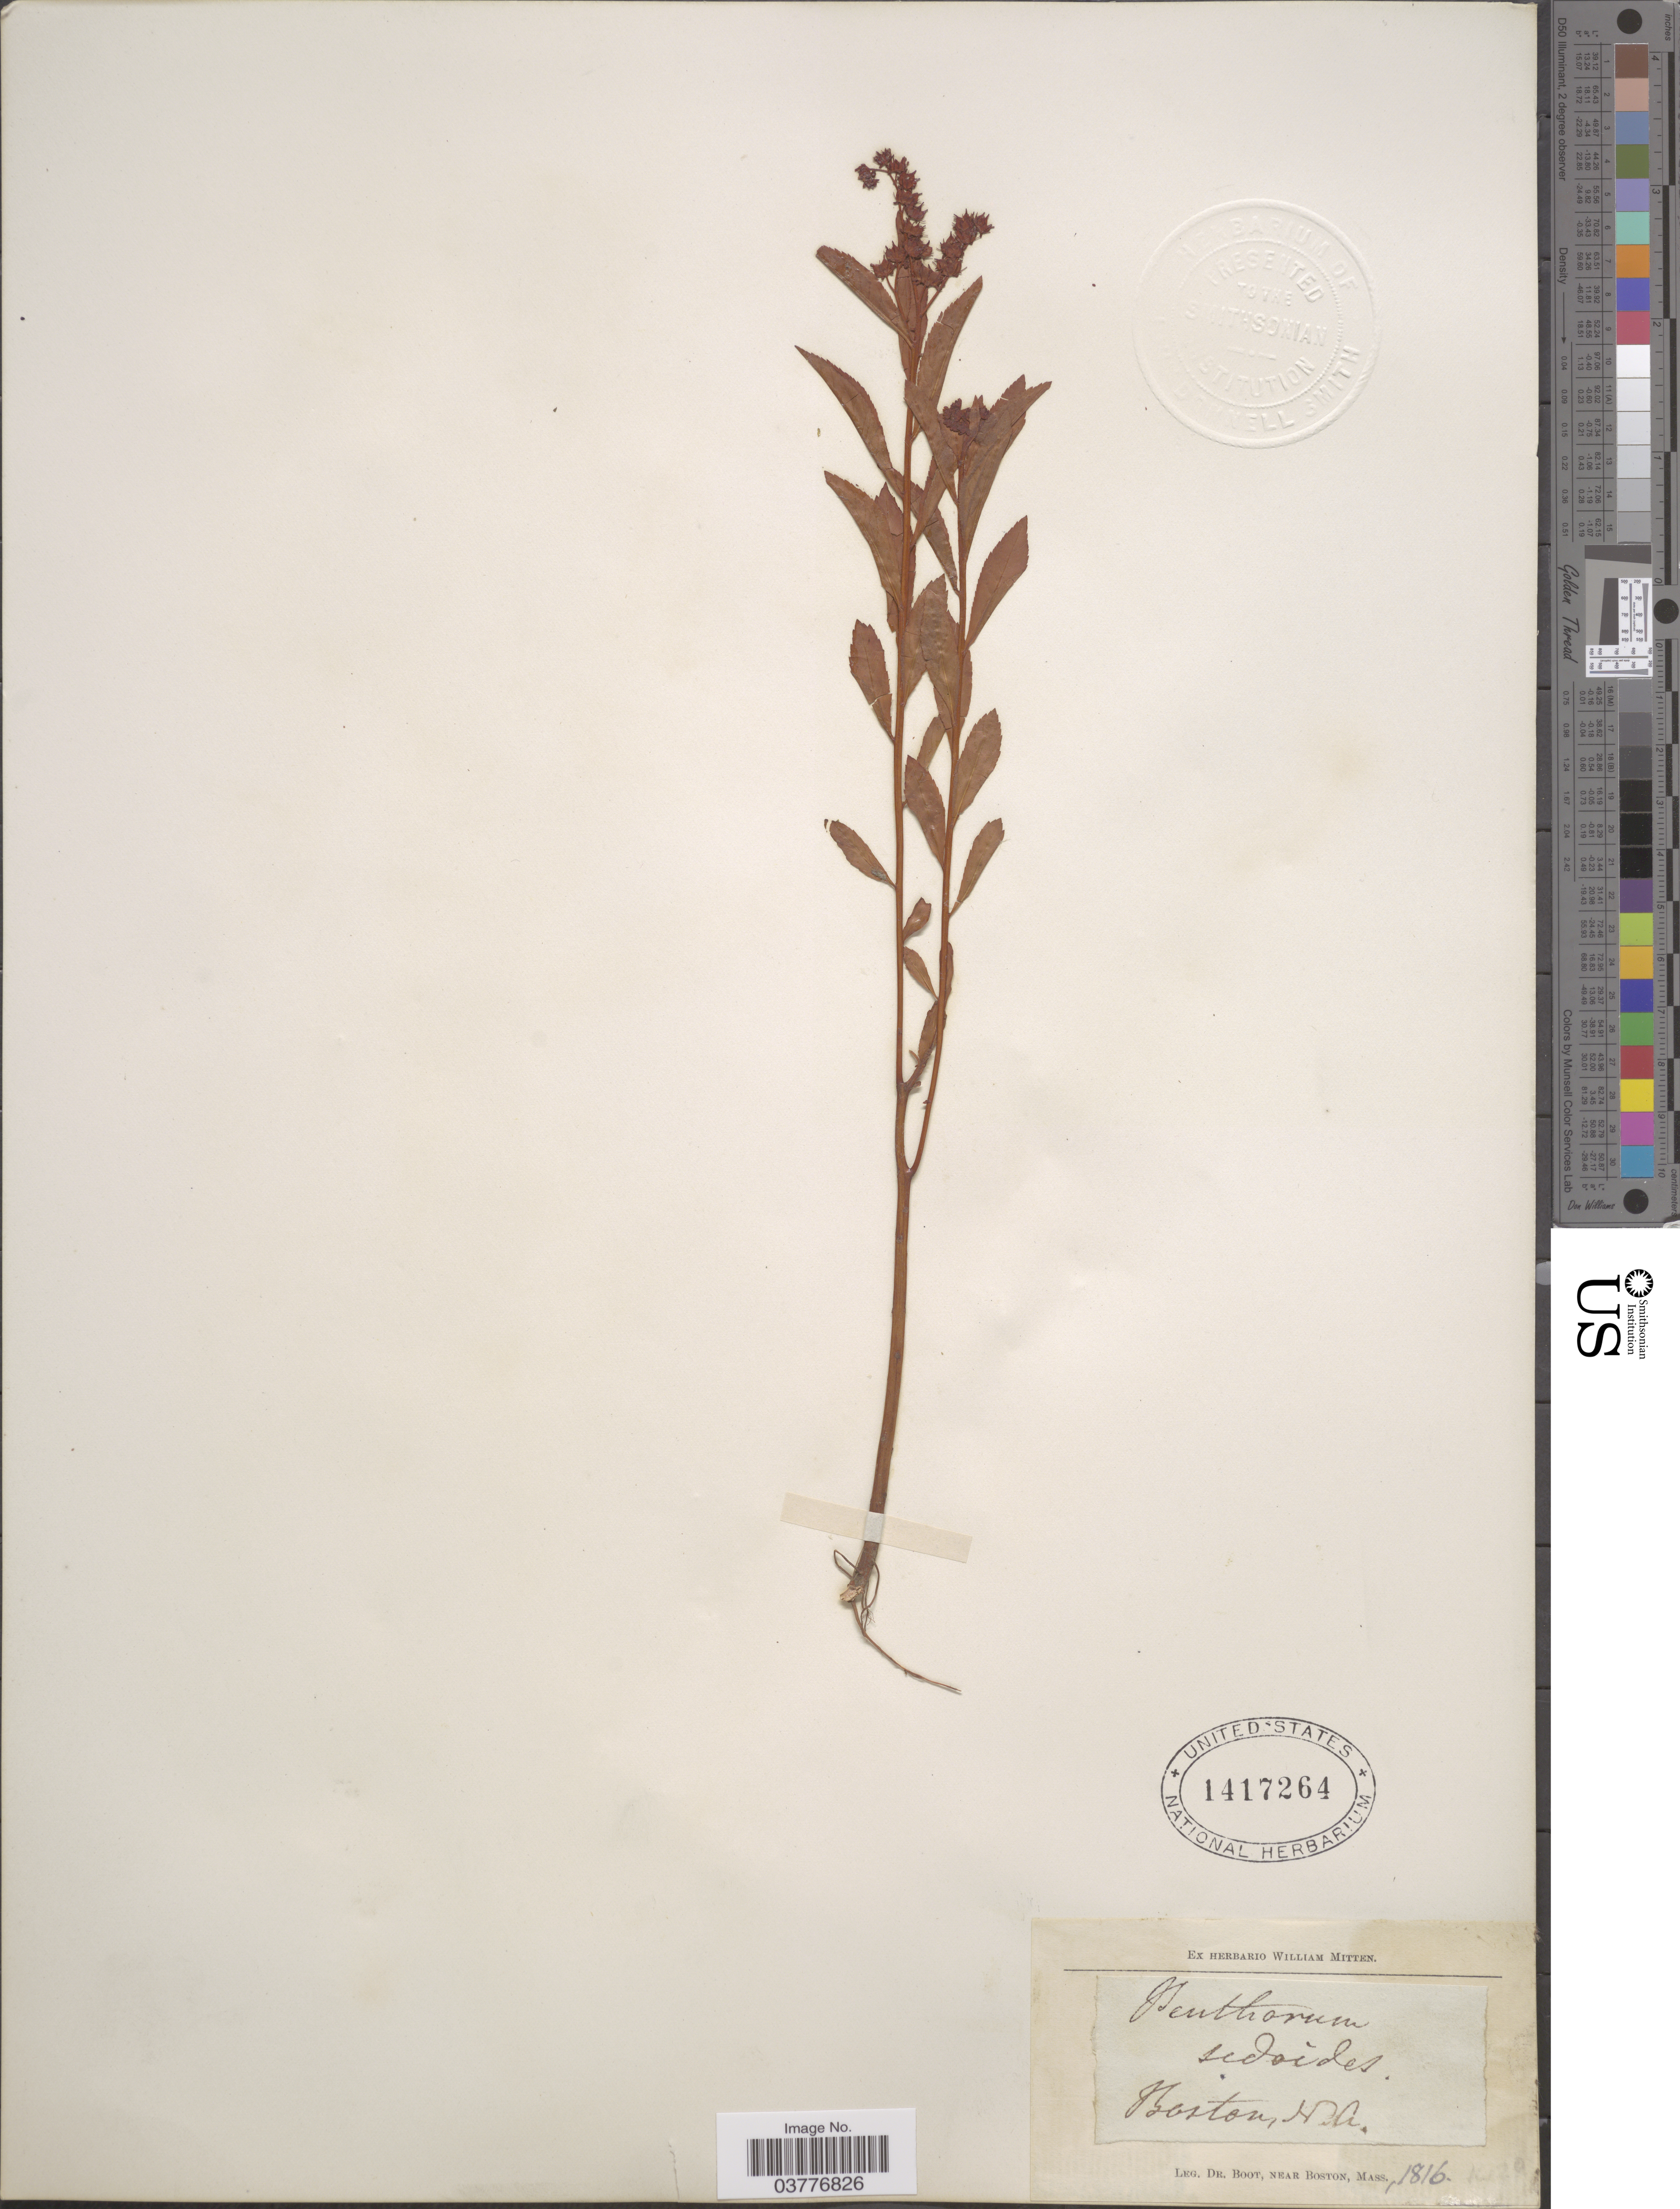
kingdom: Plantae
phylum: Tracheophyta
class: Magnoliopsida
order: Saxifragales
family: Penthoraceae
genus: Penthorum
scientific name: Penthorum sedoides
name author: L.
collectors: Boot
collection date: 1816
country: Canada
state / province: Newfoundland and Labrador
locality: Boston.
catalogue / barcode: US 1417264